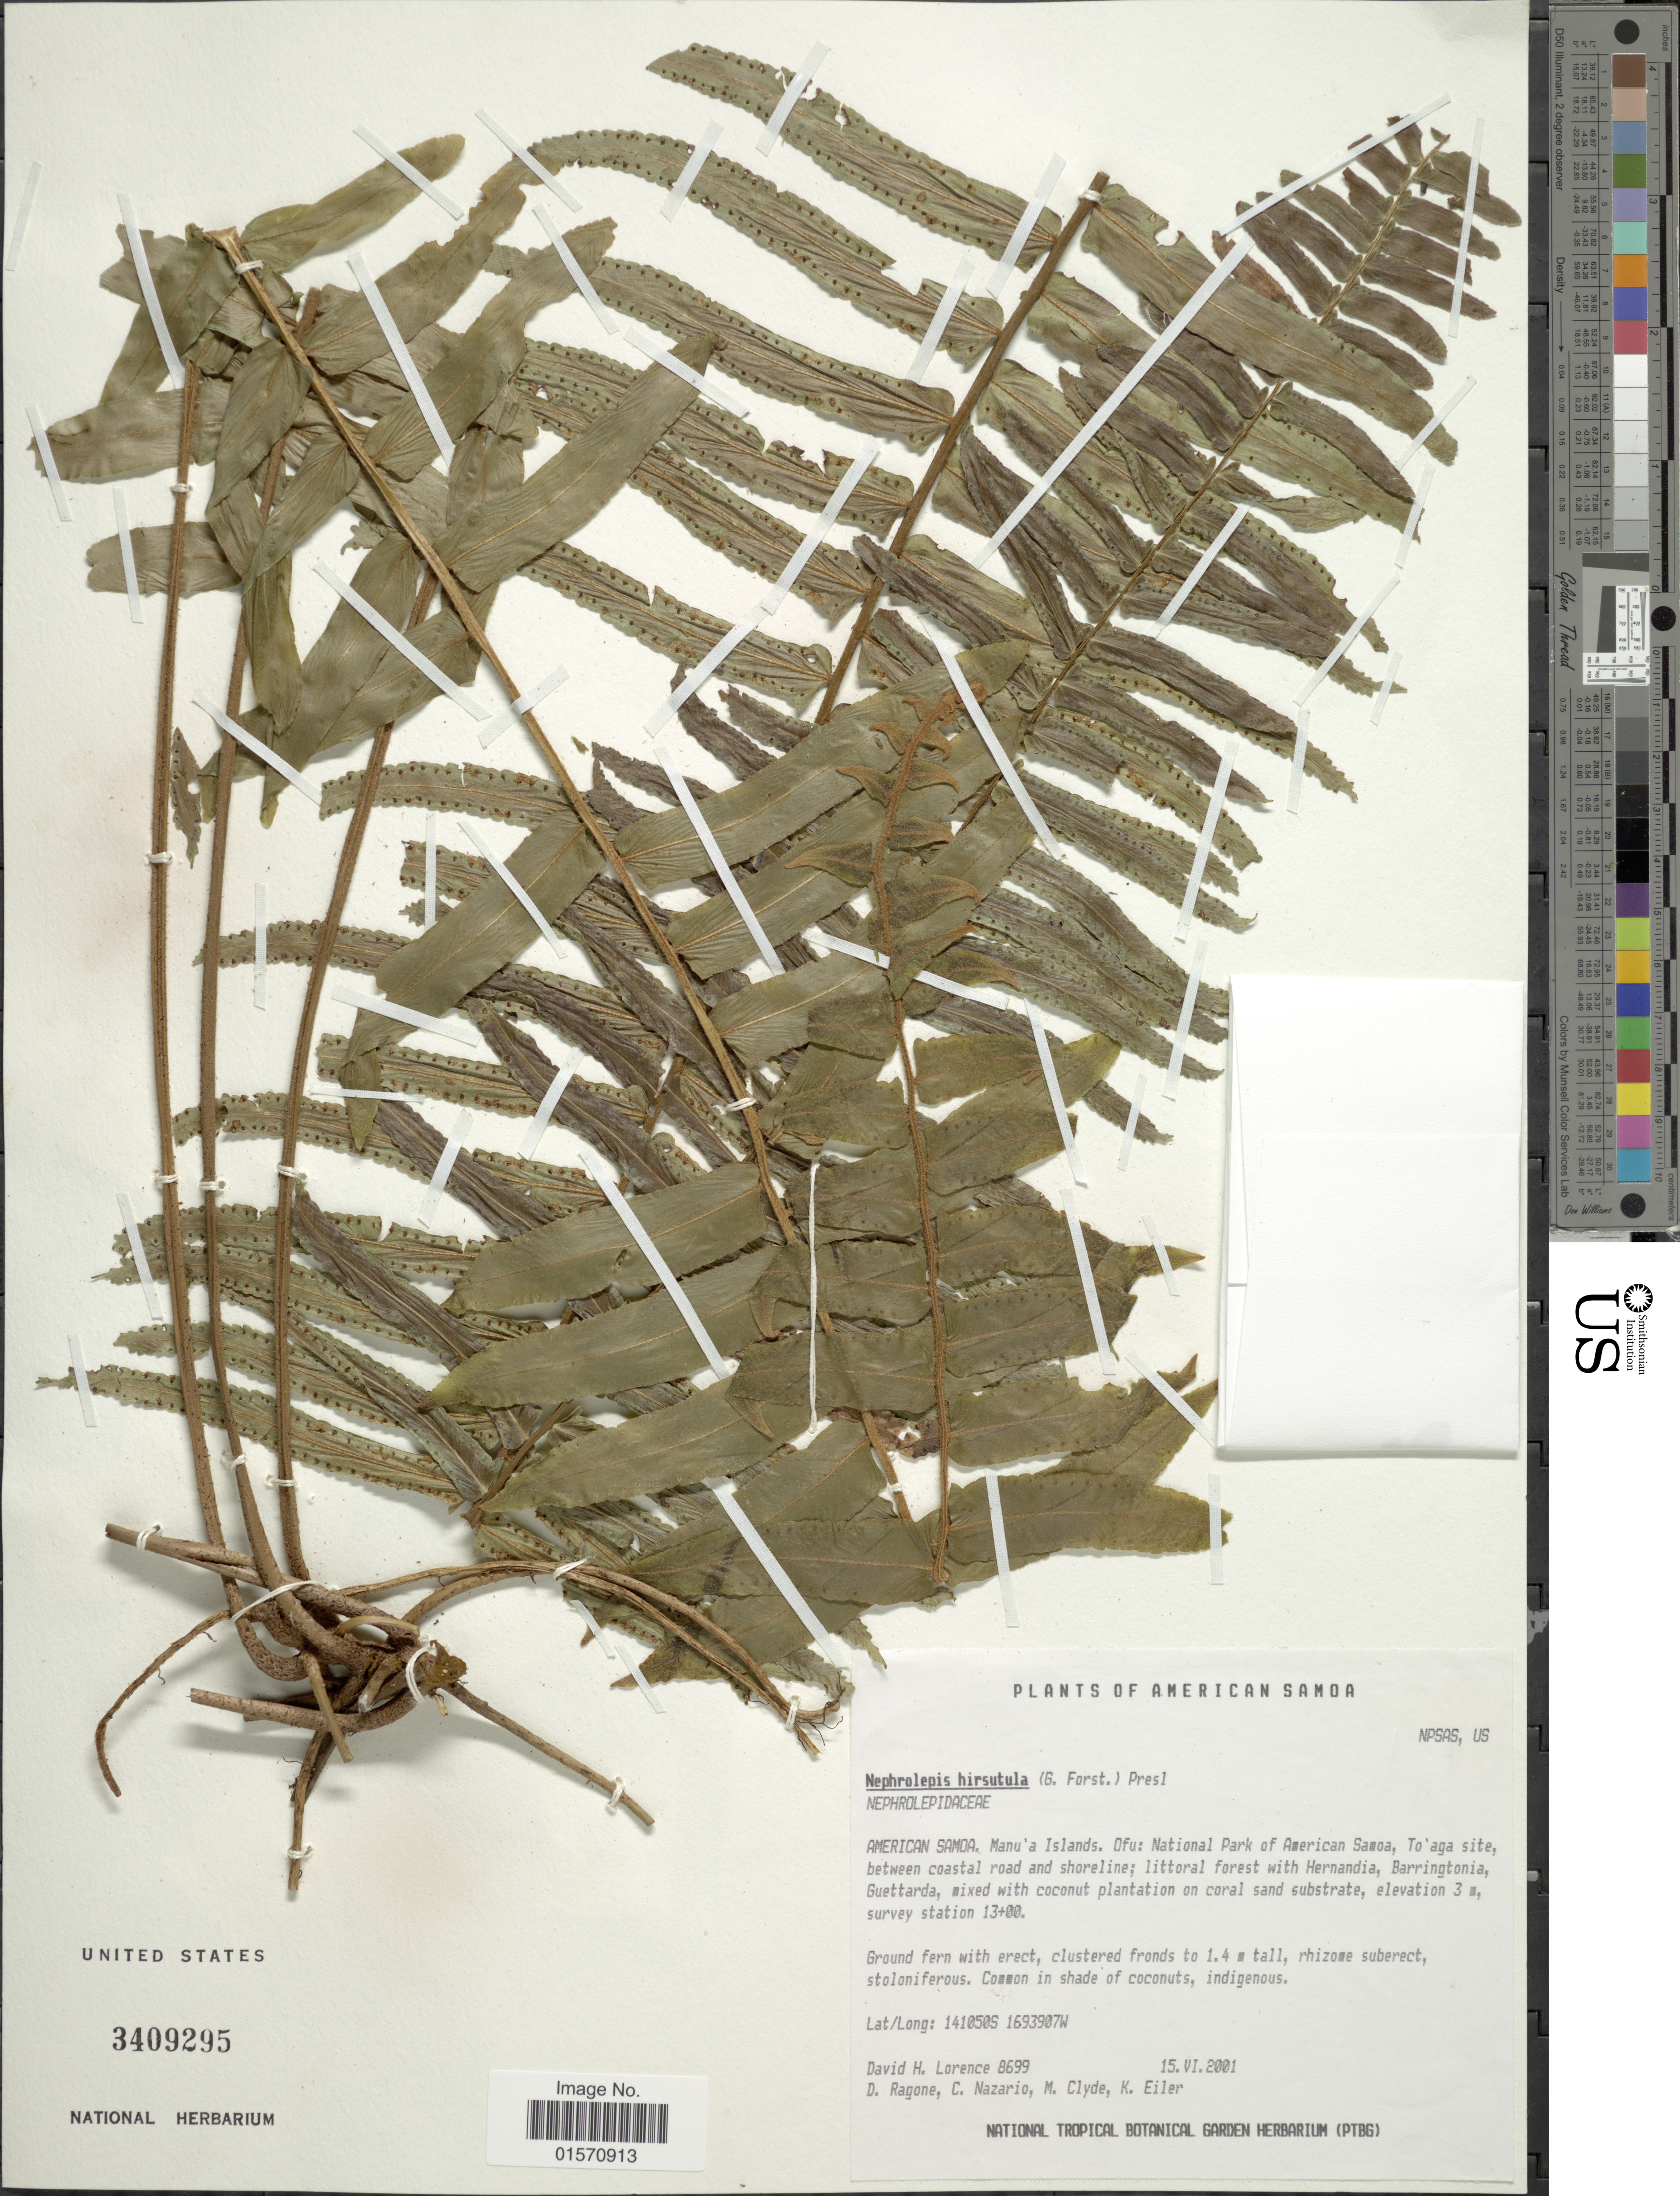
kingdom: Plantae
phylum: Tracheophyta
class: Polypodiopsida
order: Polypodiales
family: Nephrolepidaceae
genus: Nephrolepis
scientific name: Nephrolepis hirsutula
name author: (G. Forst.) C. Presl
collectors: D. Lorence, D. Ragone, C. Nazario, M. Clyde & K. Eiler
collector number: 8699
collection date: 2001-06-15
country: American Samoa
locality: Manu'a Islands. Ofu: National Park of American Samoa, To'aga site, between coastal road and shoreline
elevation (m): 3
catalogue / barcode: US 3409295